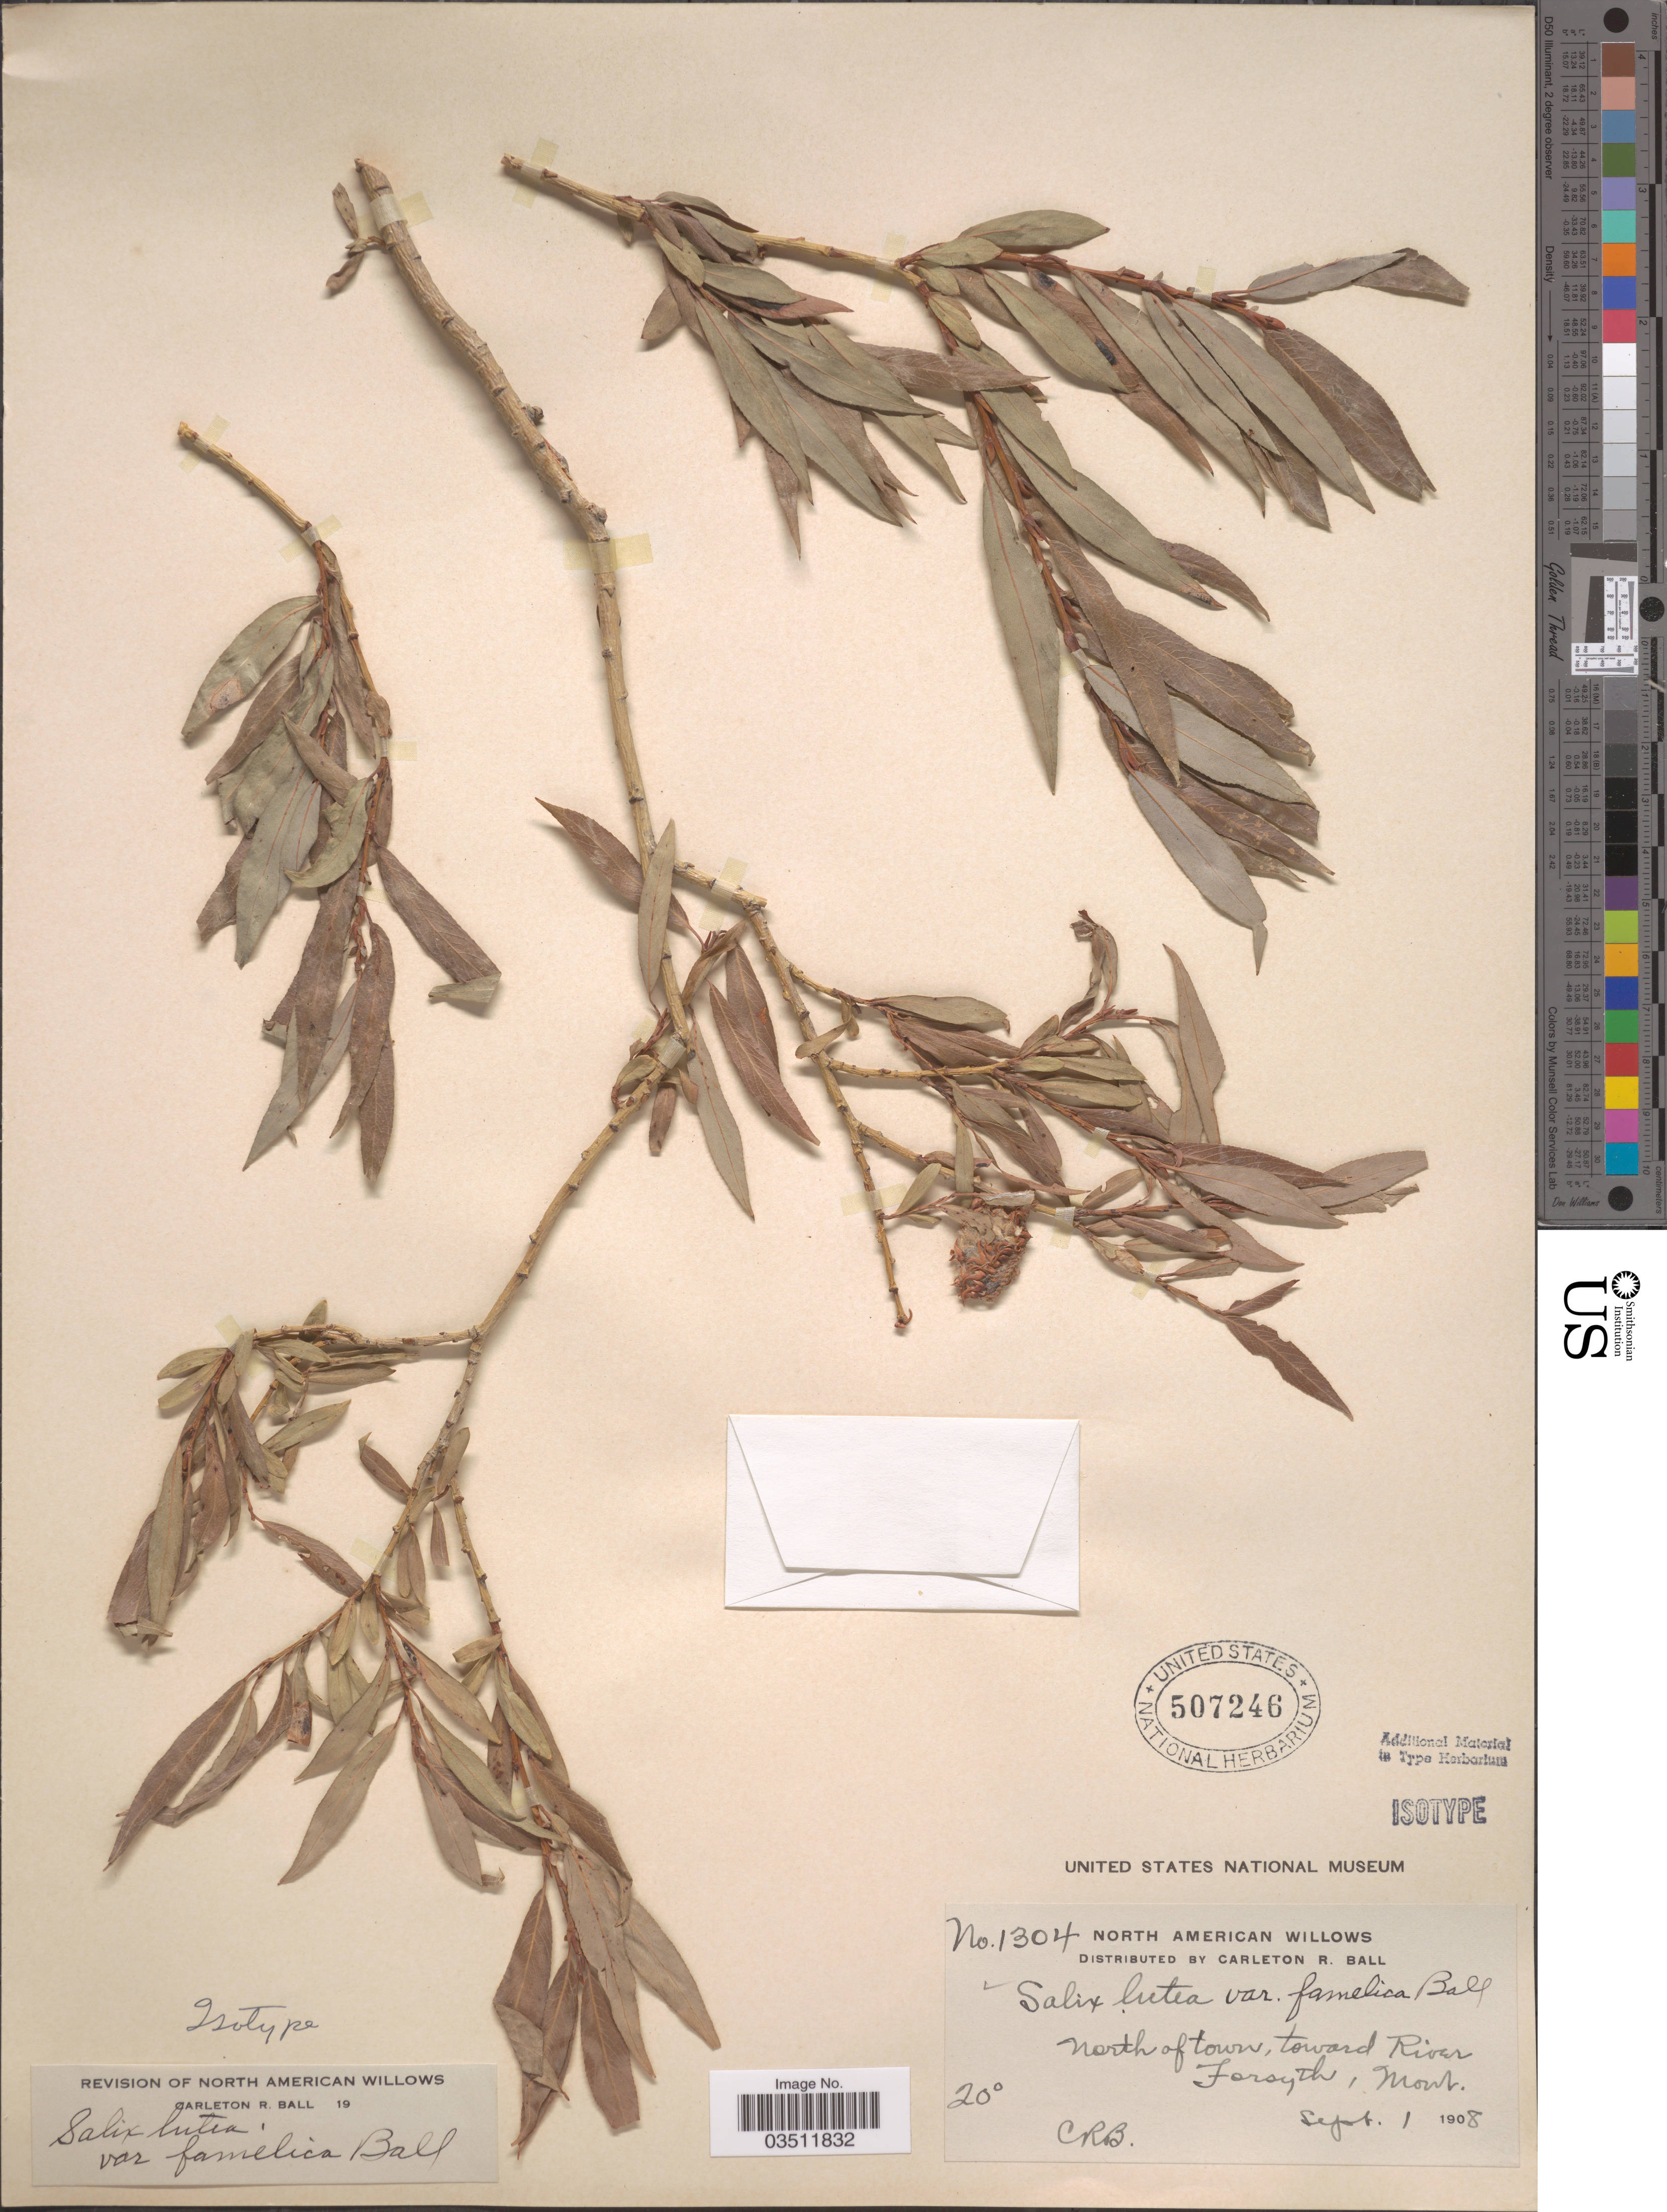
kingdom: Plantae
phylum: Tracheophyta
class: Magnoliopsida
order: Malpighiales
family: Salicaceae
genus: Salix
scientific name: Salix lutea var. famelica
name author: C.R. Ball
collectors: C. R. Ball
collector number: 1304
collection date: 1908-09-01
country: United States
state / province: Montana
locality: North of town, toward River Forsyth.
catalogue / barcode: US 507246